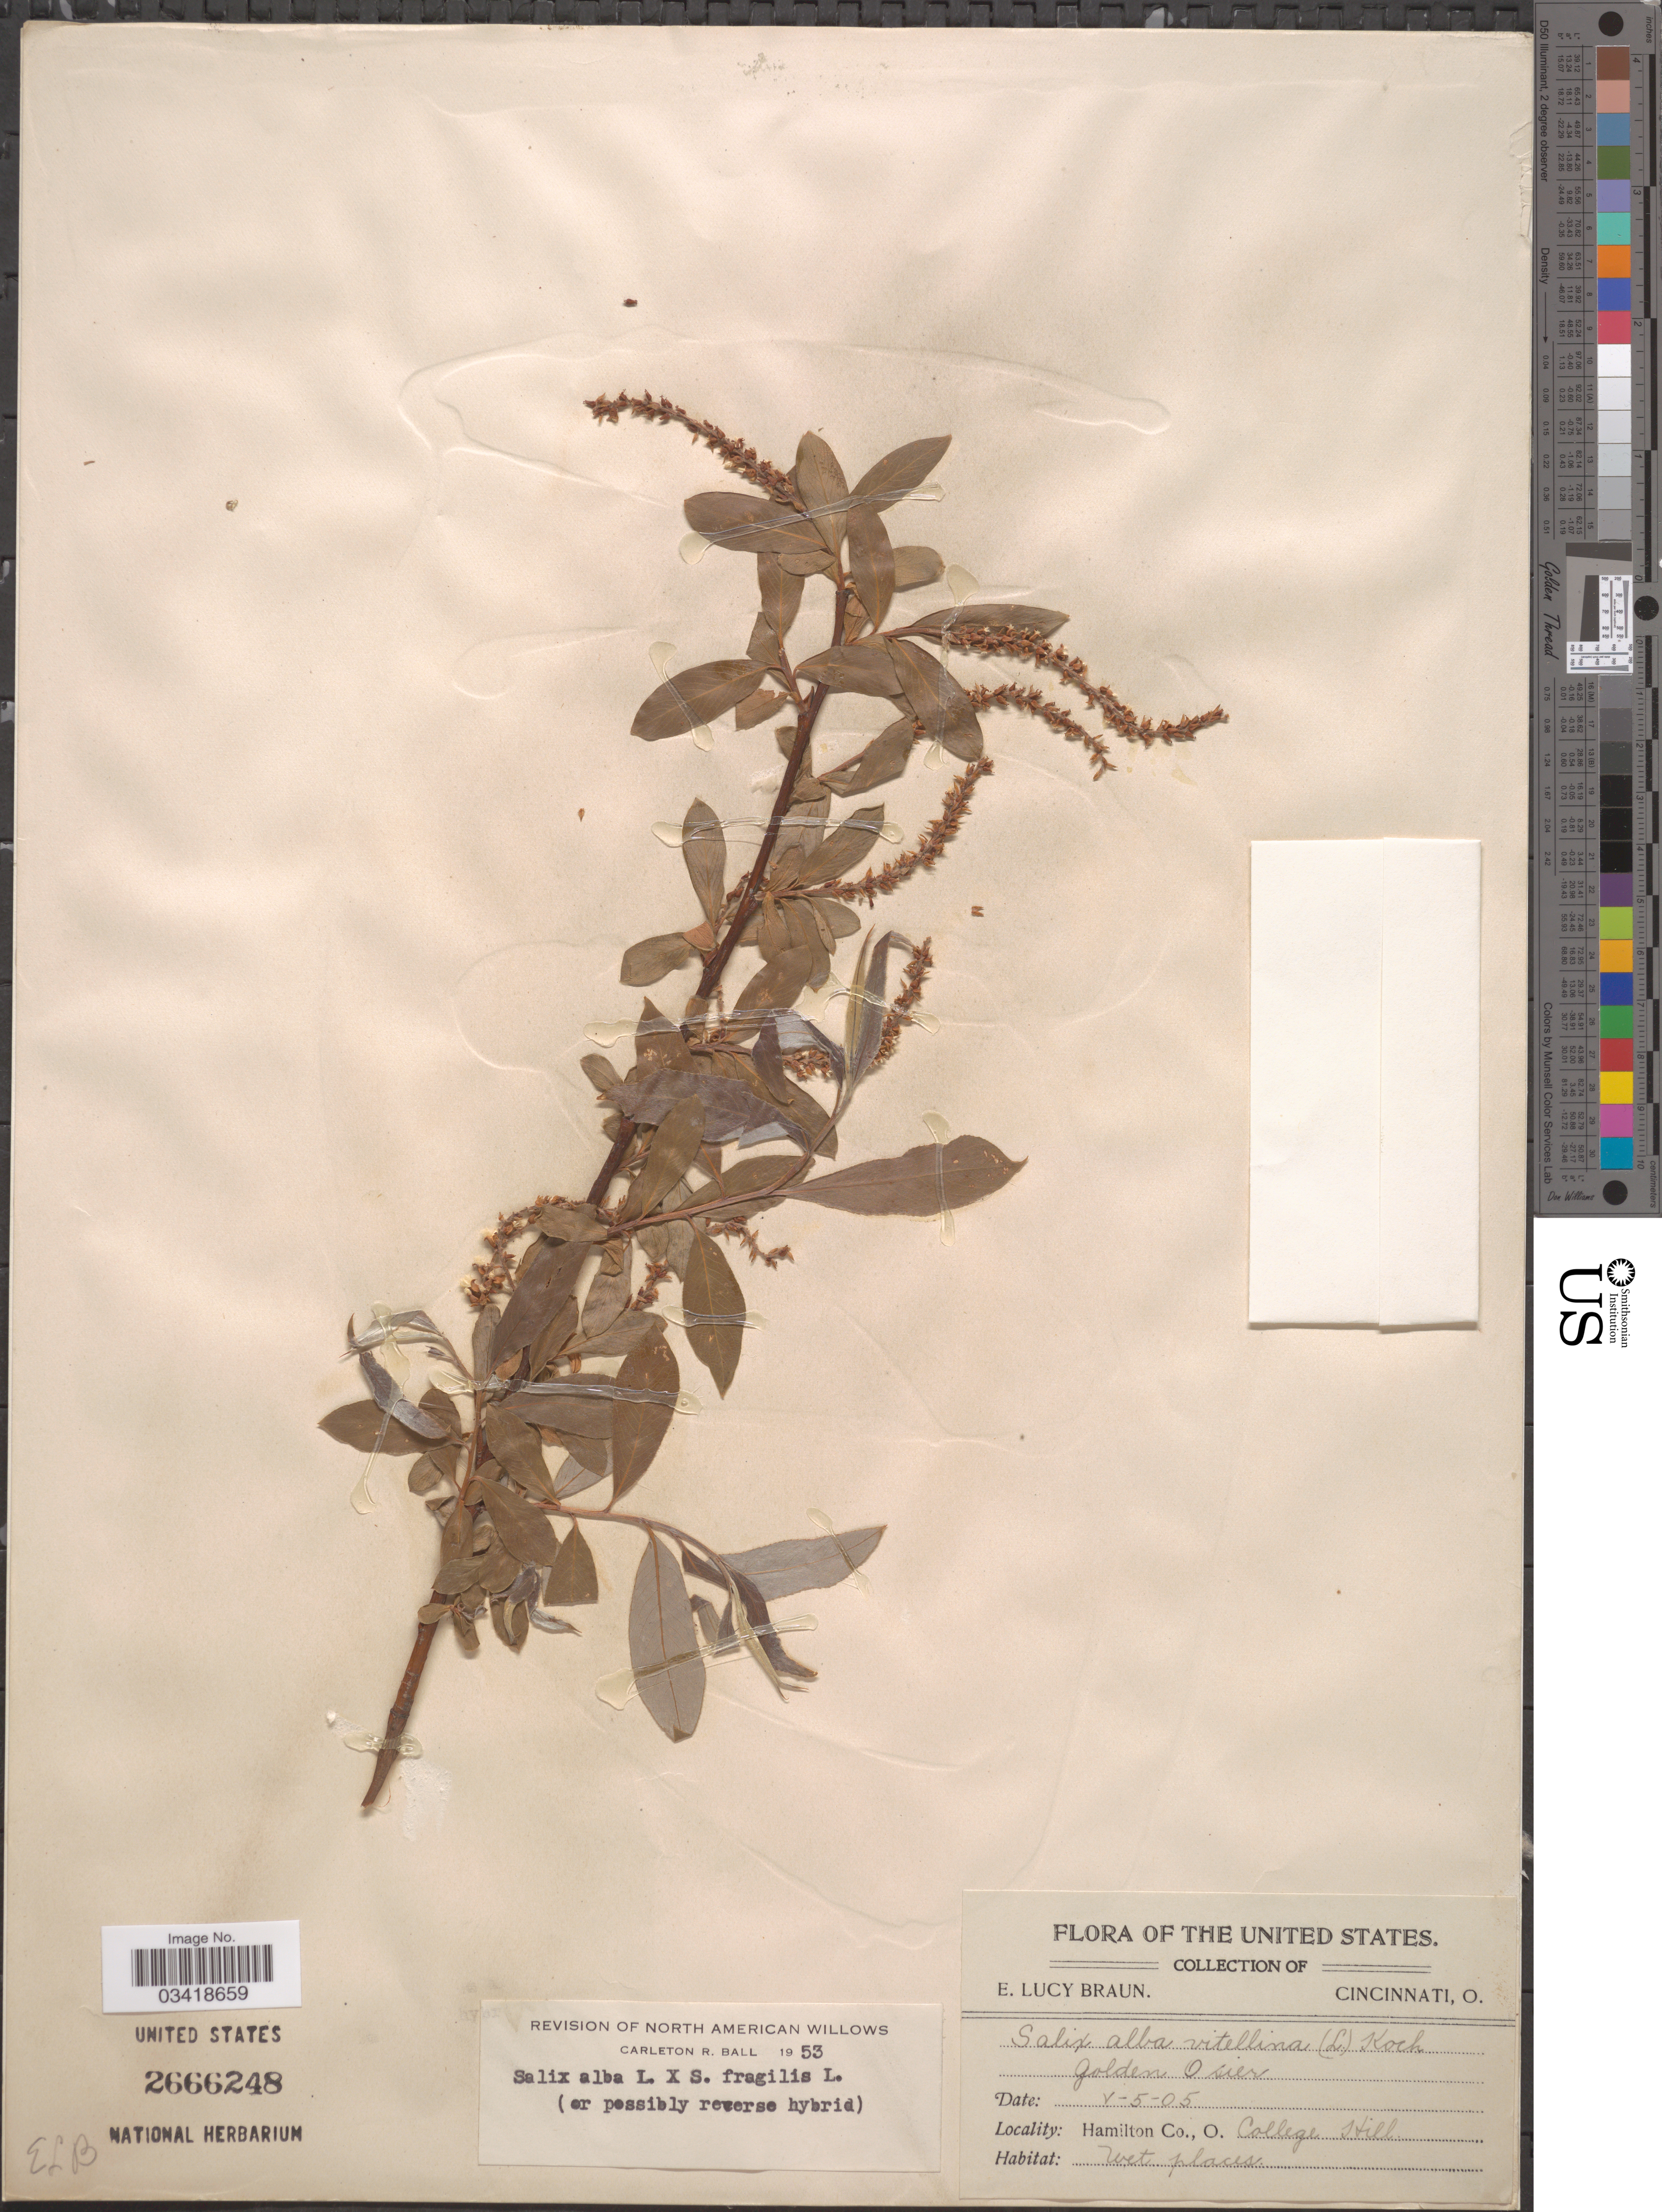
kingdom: Plantae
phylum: Tracheophyta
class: Magnoliopsida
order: Malpighiales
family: Salicaceae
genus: Salix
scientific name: Salix alba x S. fragilis L.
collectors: E. L. Braun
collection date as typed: Transcribed d/m/y: 5/5/5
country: United States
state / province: Ohio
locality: Hamilton Co. College Hill.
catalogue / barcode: US 2666248